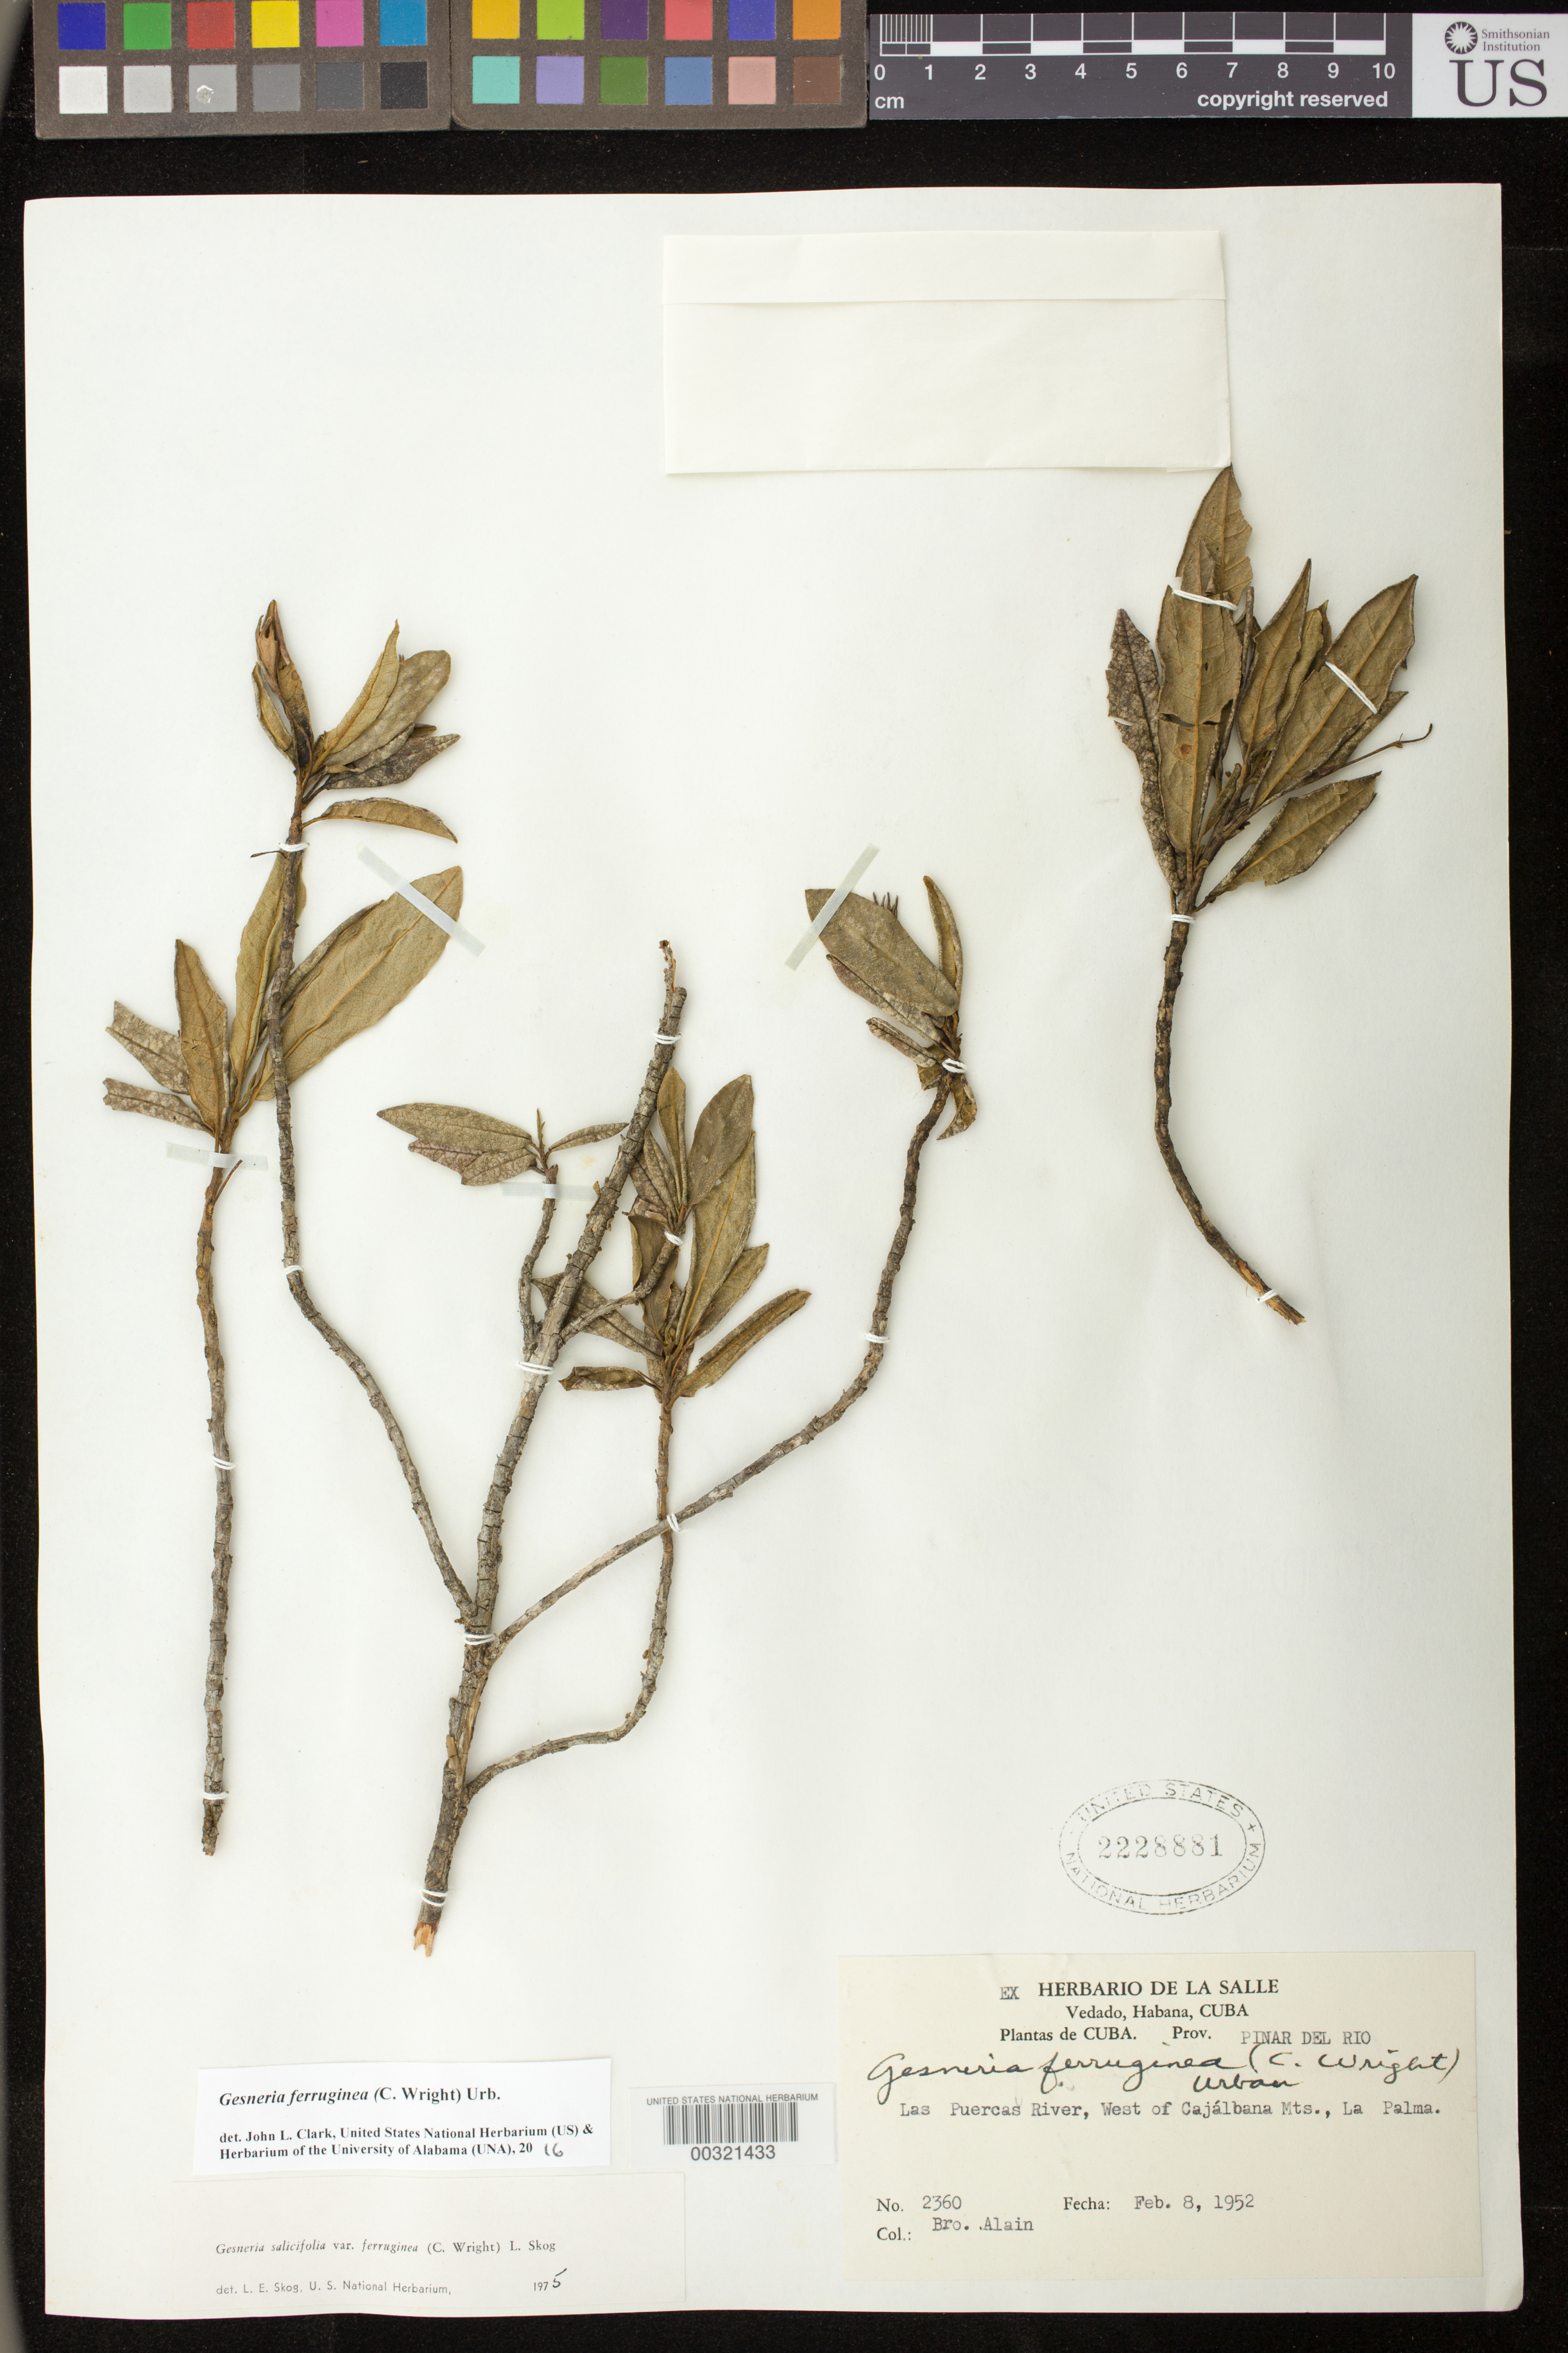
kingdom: Plantae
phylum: Tracheophyta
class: Magnoliopsida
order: Lamiales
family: Gesneriaceae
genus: Gesneria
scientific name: Gesneria ferruginea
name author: (C. Wright in Sauvalle) Urb.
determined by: Clark, J. L., (SEL), The Marie Selby Botanical Garden (UNITED STATES)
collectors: A. H. Liogier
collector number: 2360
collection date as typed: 08 Feb 1952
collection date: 1952-02-08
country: Cuba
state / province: Pinar del Rio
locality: Las Puercas River, W of Cajalbana Mts, La Palma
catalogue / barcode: US 2228881